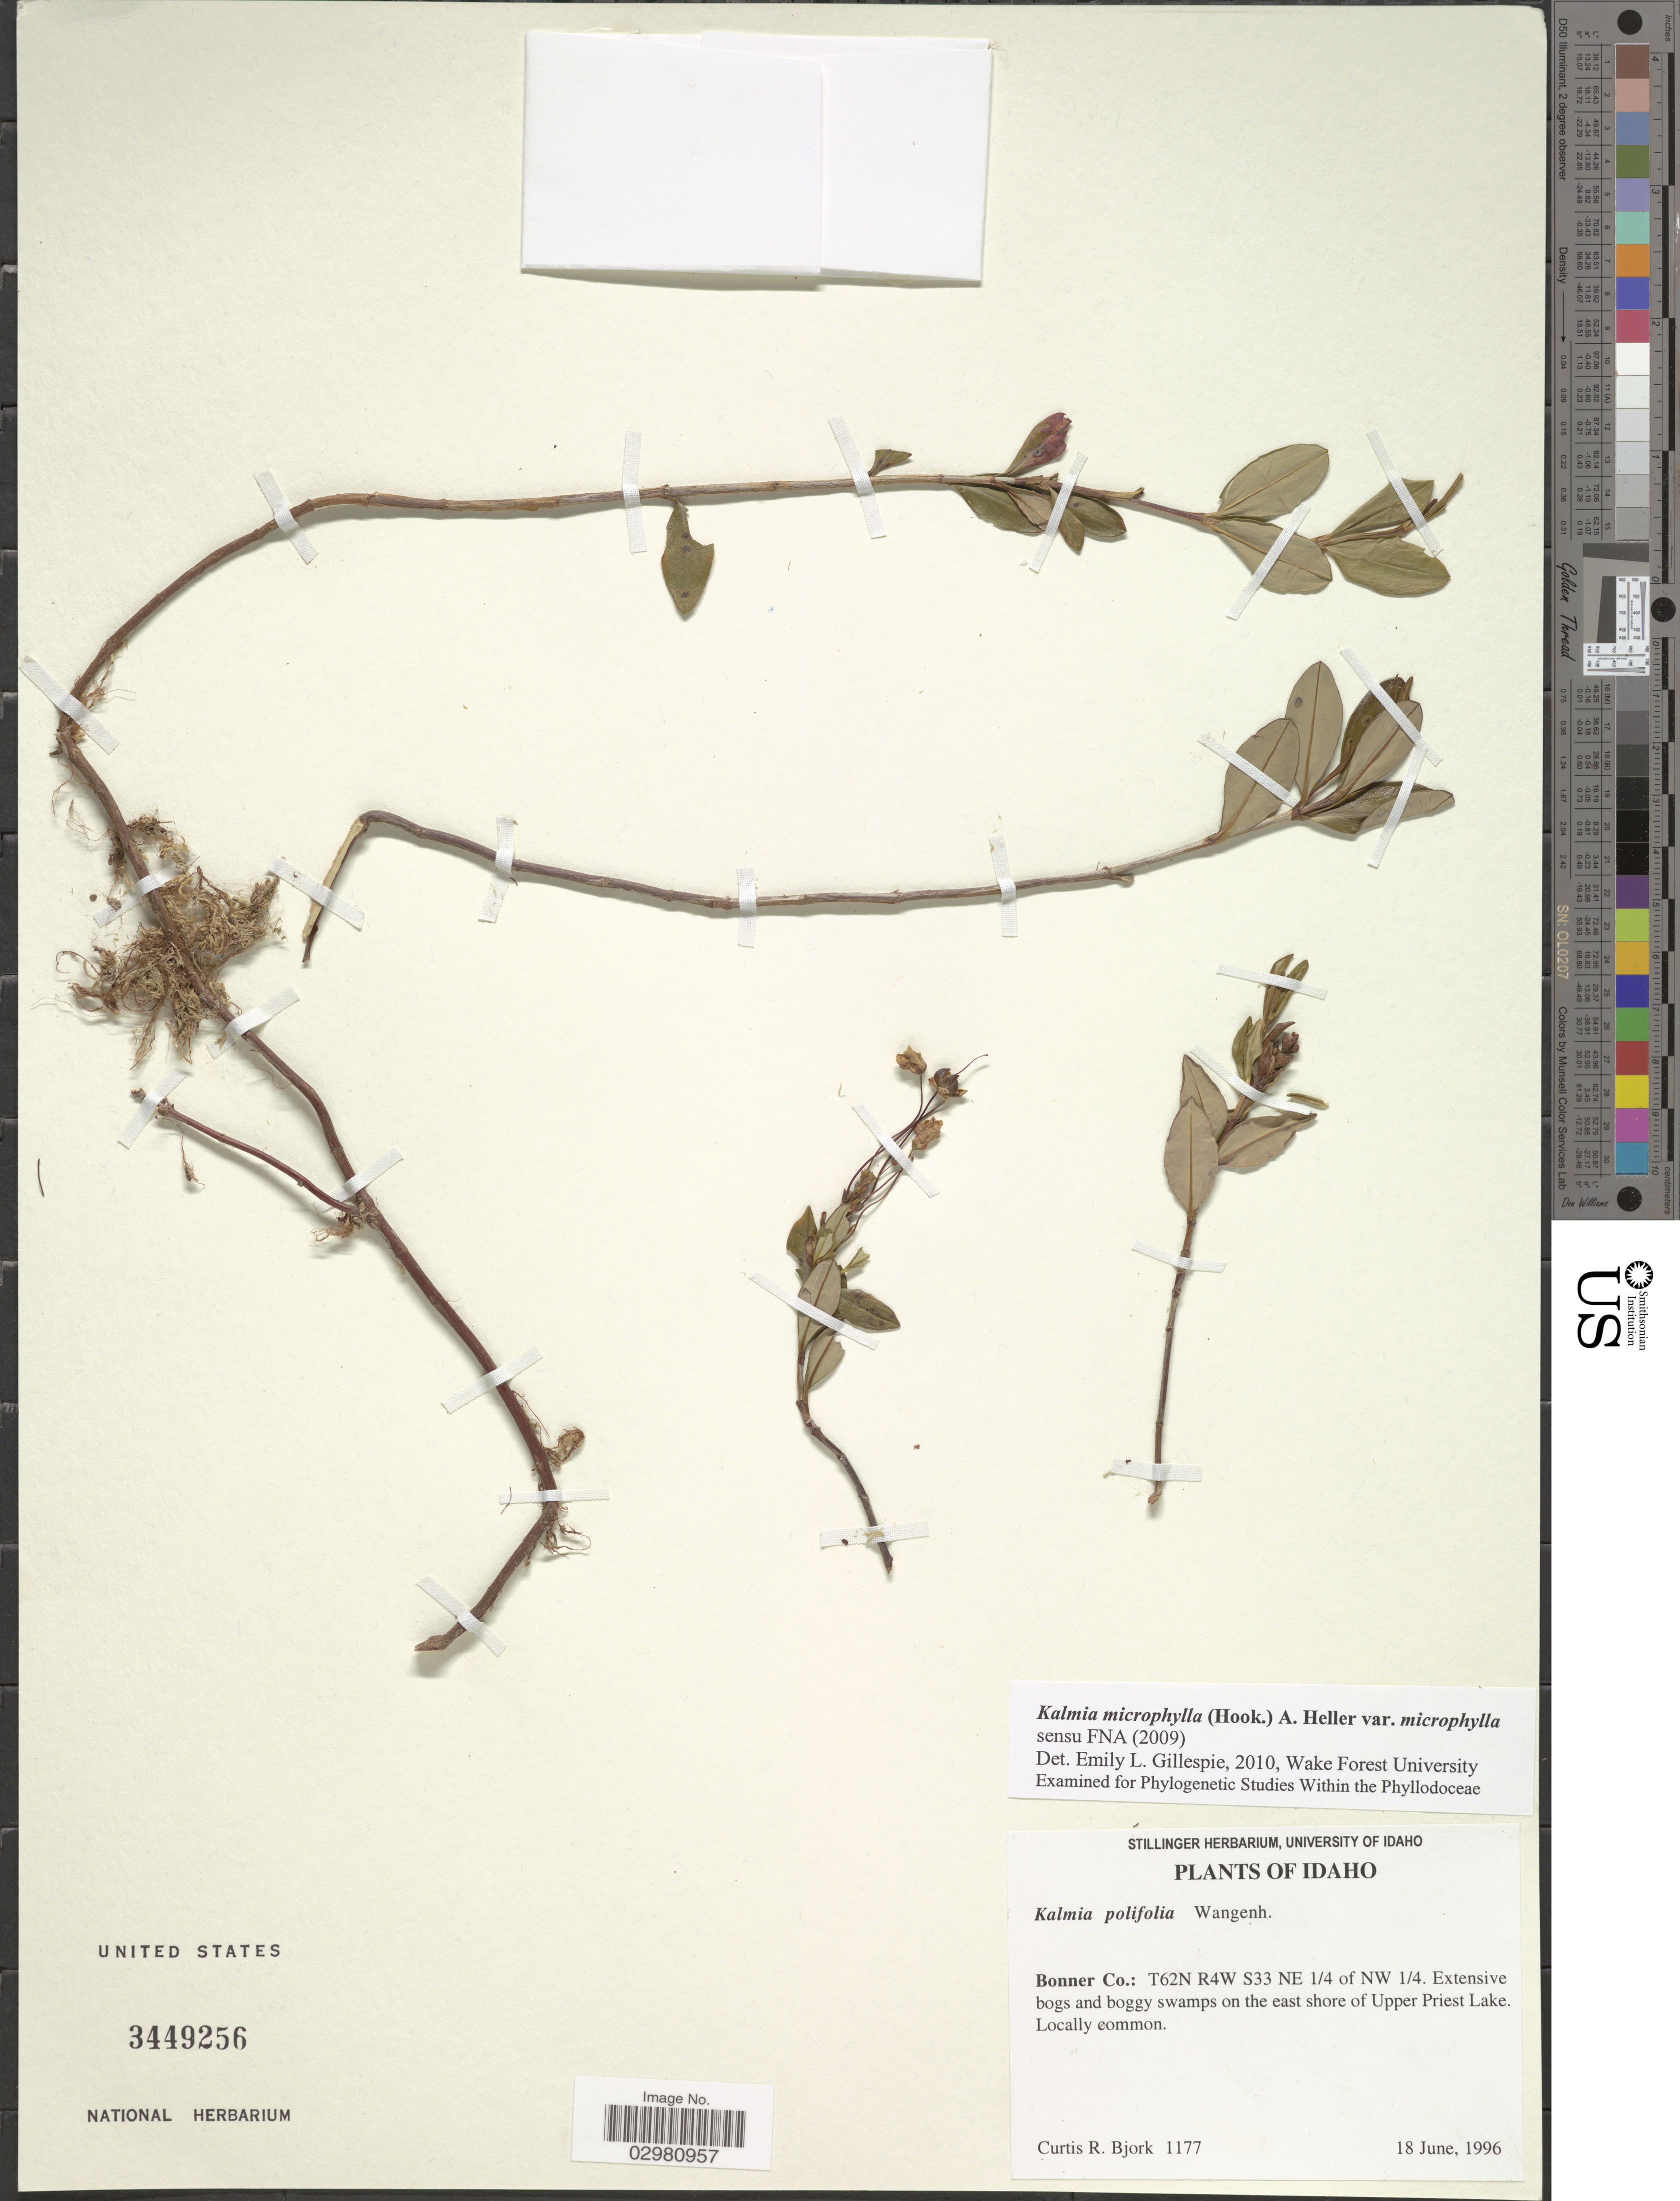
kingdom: Plantae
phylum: Tracheophyta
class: Magnoliopsida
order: Ericales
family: Ericaceae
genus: Kalmia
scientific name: Kalmia microphylla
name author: (Hook.) A. Heller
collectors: C. Bjork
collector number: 1177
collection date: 1996-06-18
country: United States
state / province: Idaho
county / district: Bonner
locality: Bonner Co.: T62N R4W S33 NE 1/4 of NW 1/4. On the east shore of Upper Priest Lake.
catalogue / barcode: US 3449256